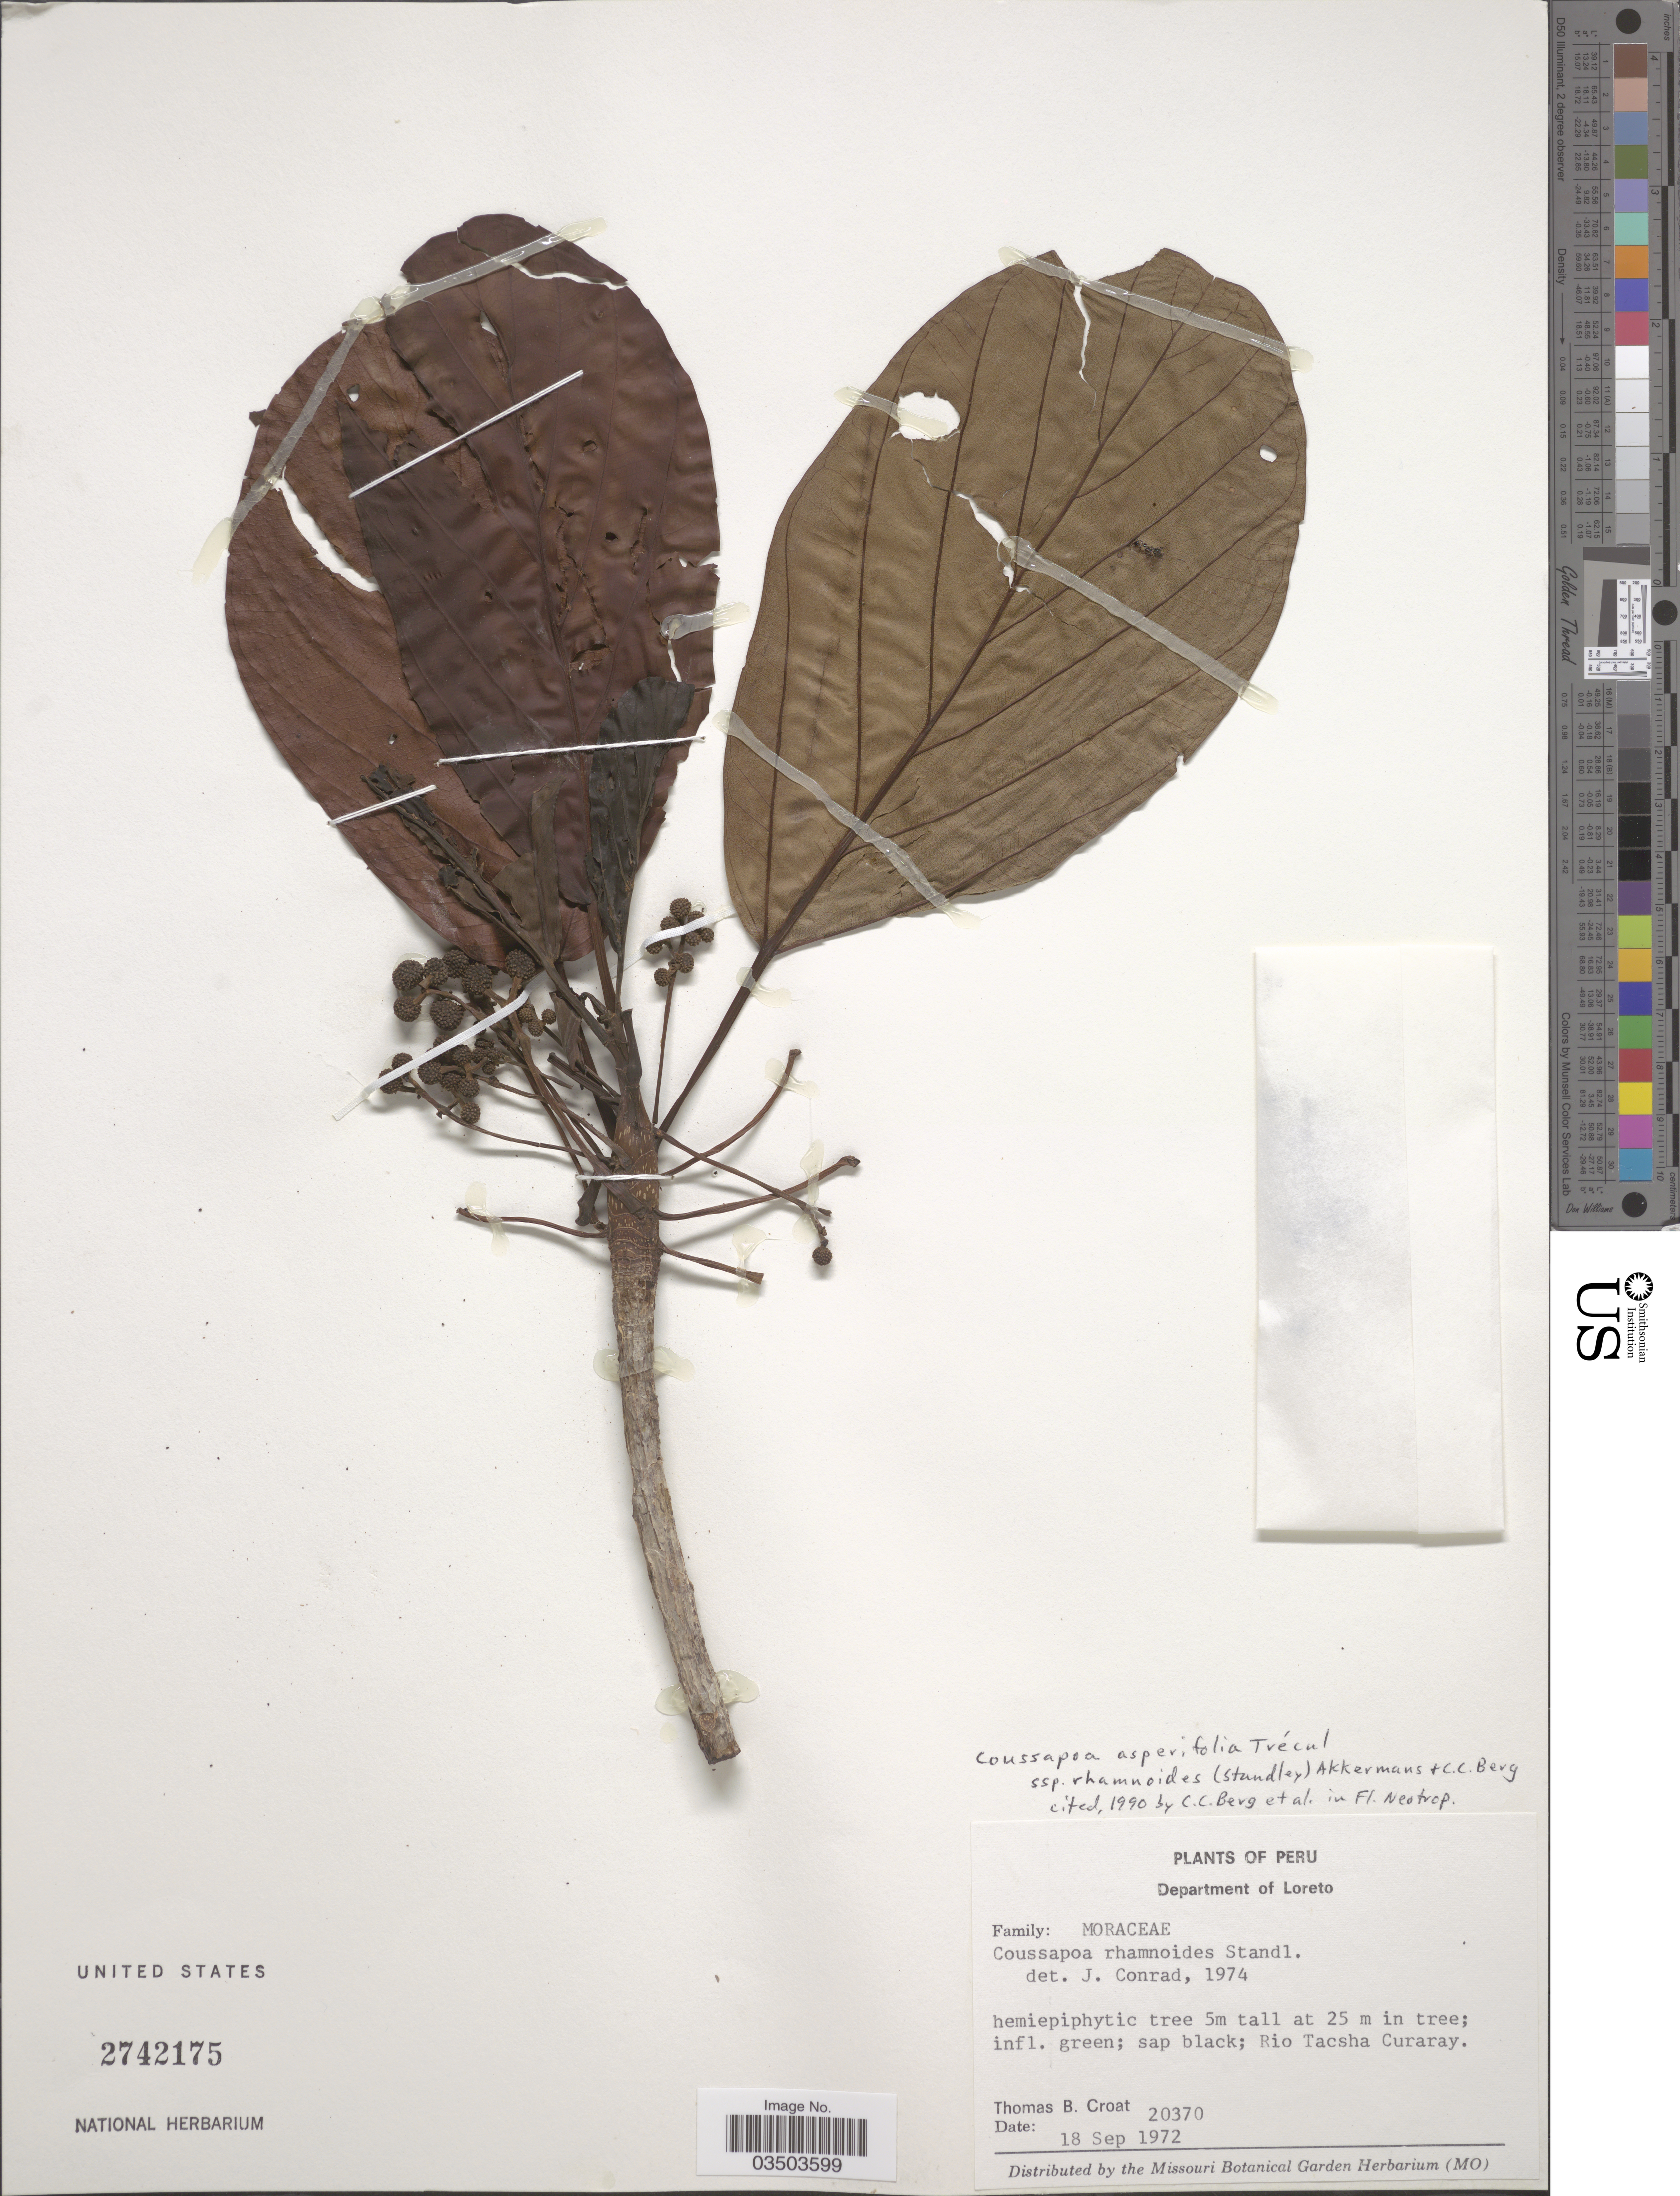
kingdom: Plantae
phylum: Tracheophyta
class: Magnoliopsida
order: Rosales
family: Urticaceae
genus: Coussapoa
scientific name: Coussapoa asperifolia subsp. rhamnoides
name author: (Standl.) Akkermans & C.C. Berg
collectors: T. B. Croat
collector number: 20370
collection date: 1972-09-18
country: Peru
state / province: Loreto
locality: Department of Loreto. Rio Tacsha Curaray.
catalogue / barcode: US 2742175